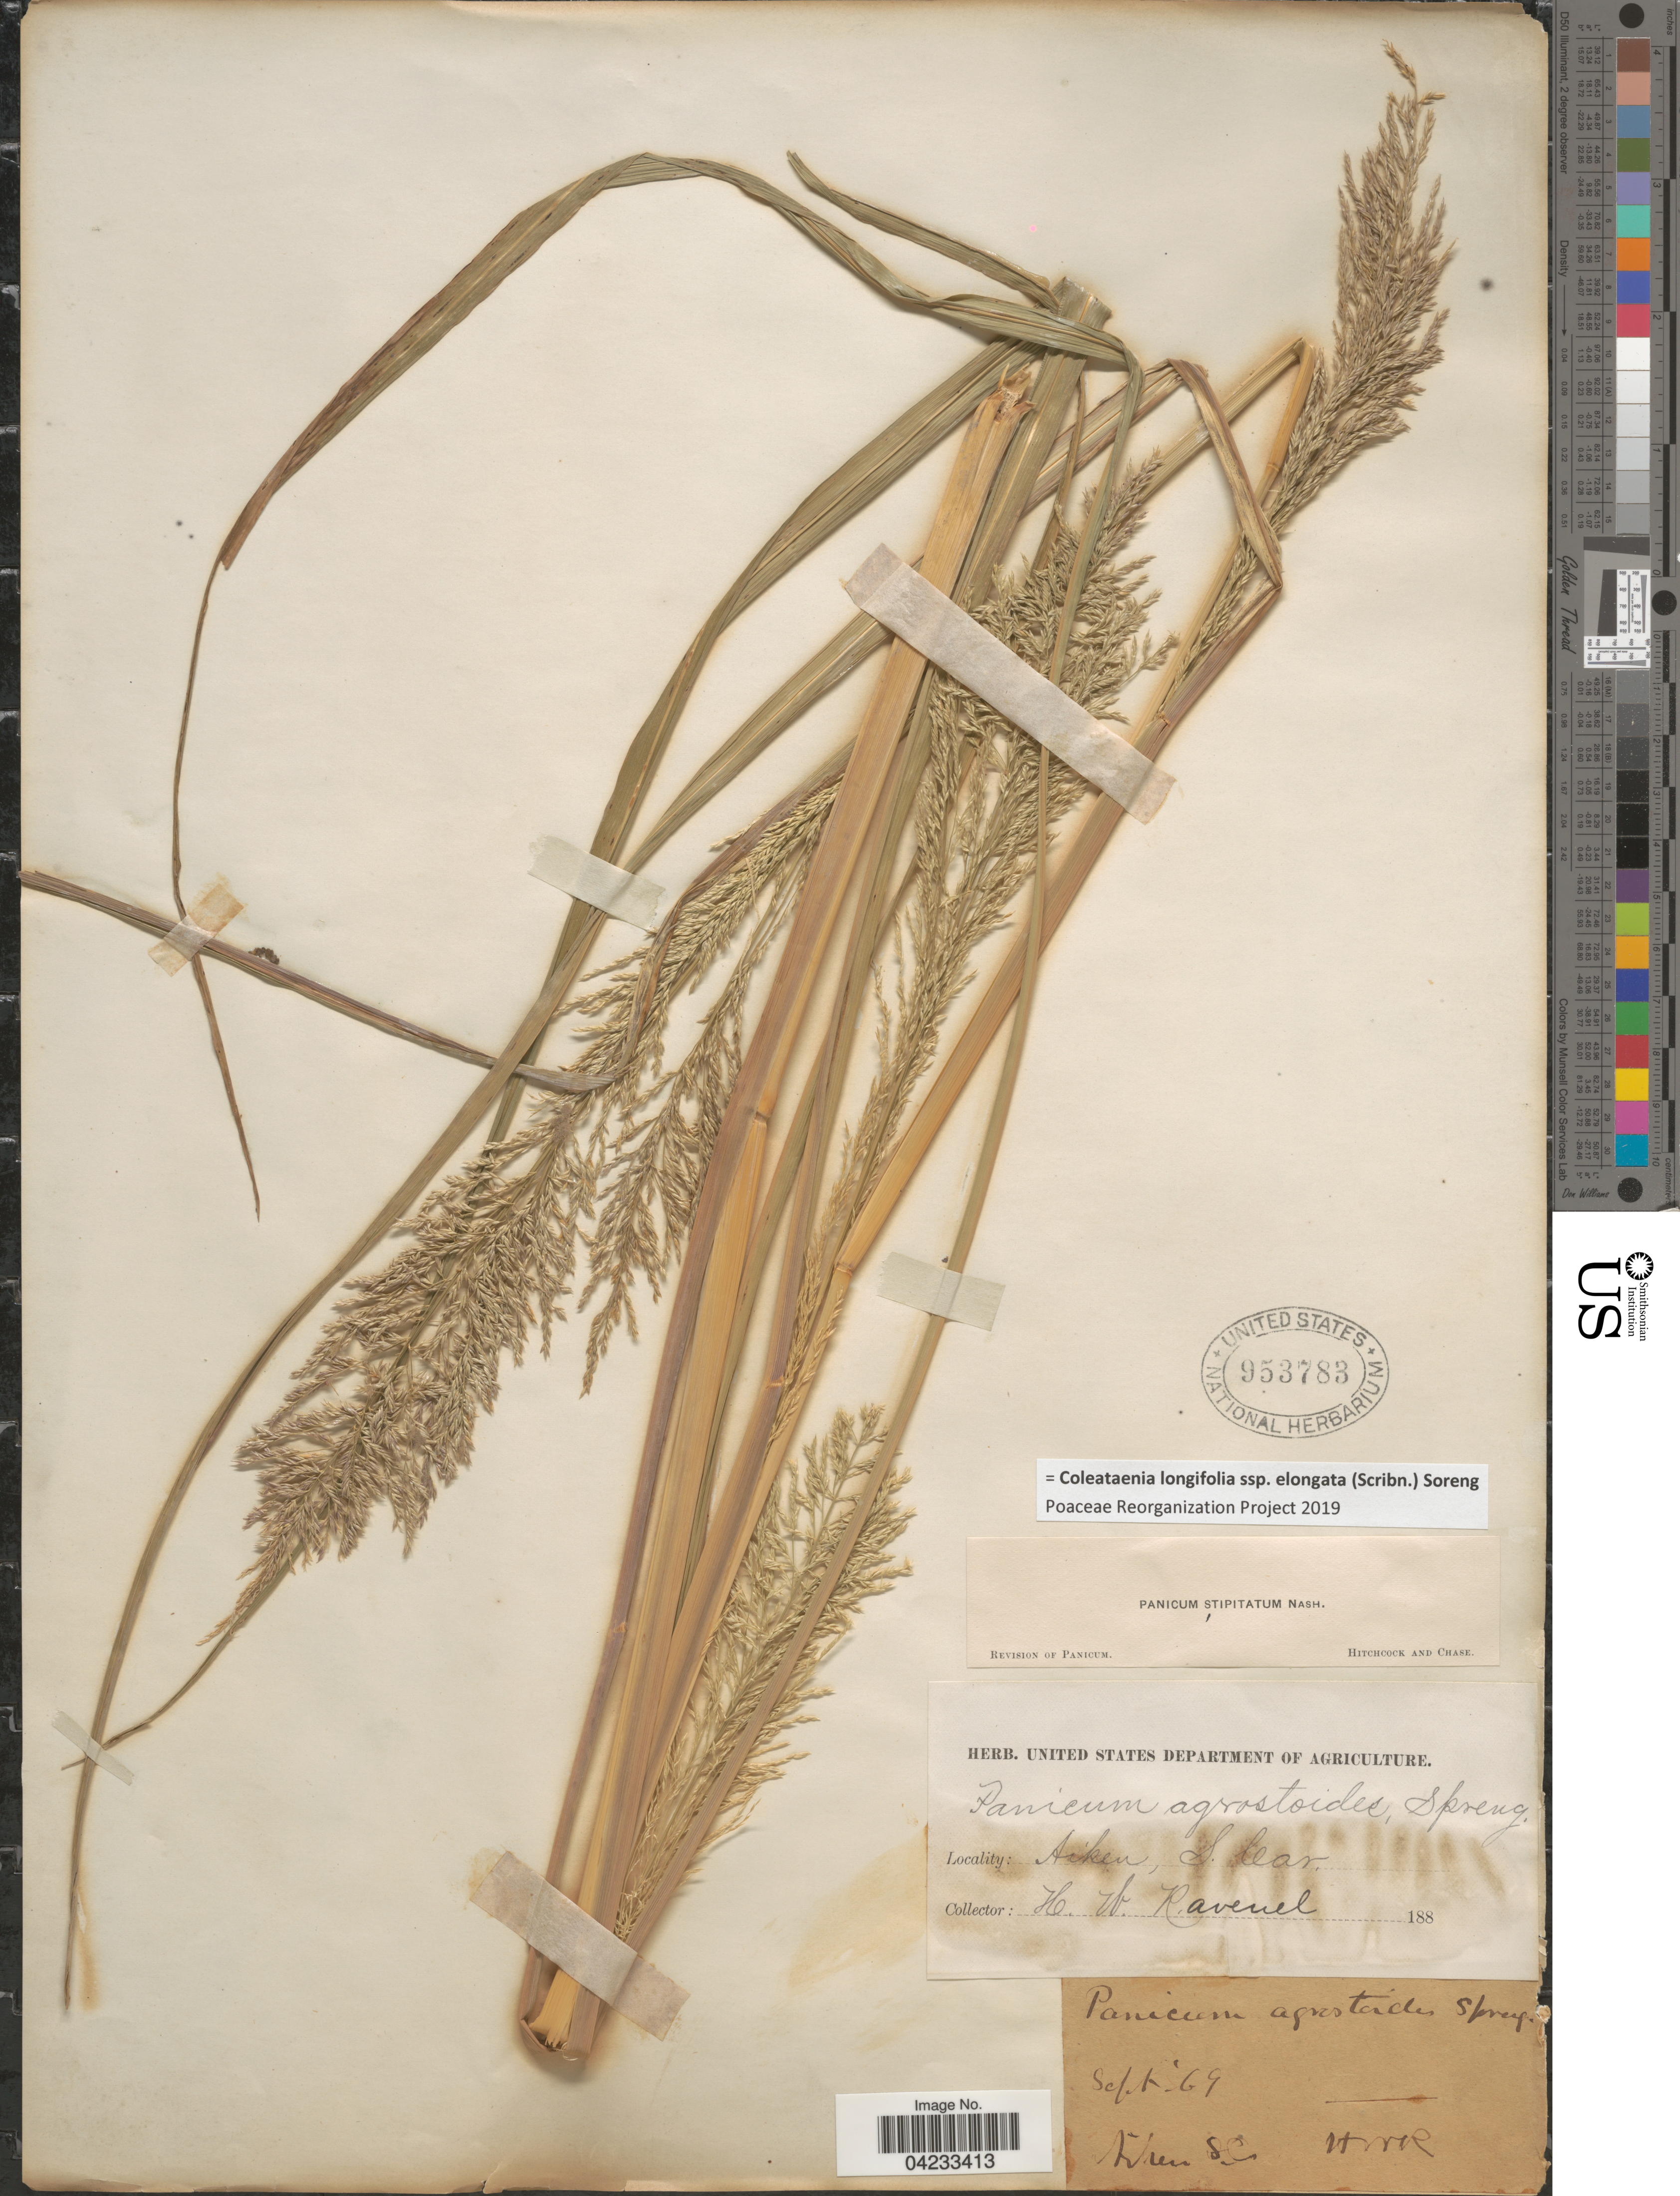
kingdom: Plantae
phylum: Tracheophyta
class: Liliopsida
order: Poales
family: Poaceae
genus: Coleataenia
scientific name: Coleataenia longifolia subsp. elongata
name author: (Scribn.) Soreng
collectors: H. Ravenel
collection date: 1869-09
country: United States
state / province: South Carolina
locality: Aiken.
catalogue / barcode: US 953783